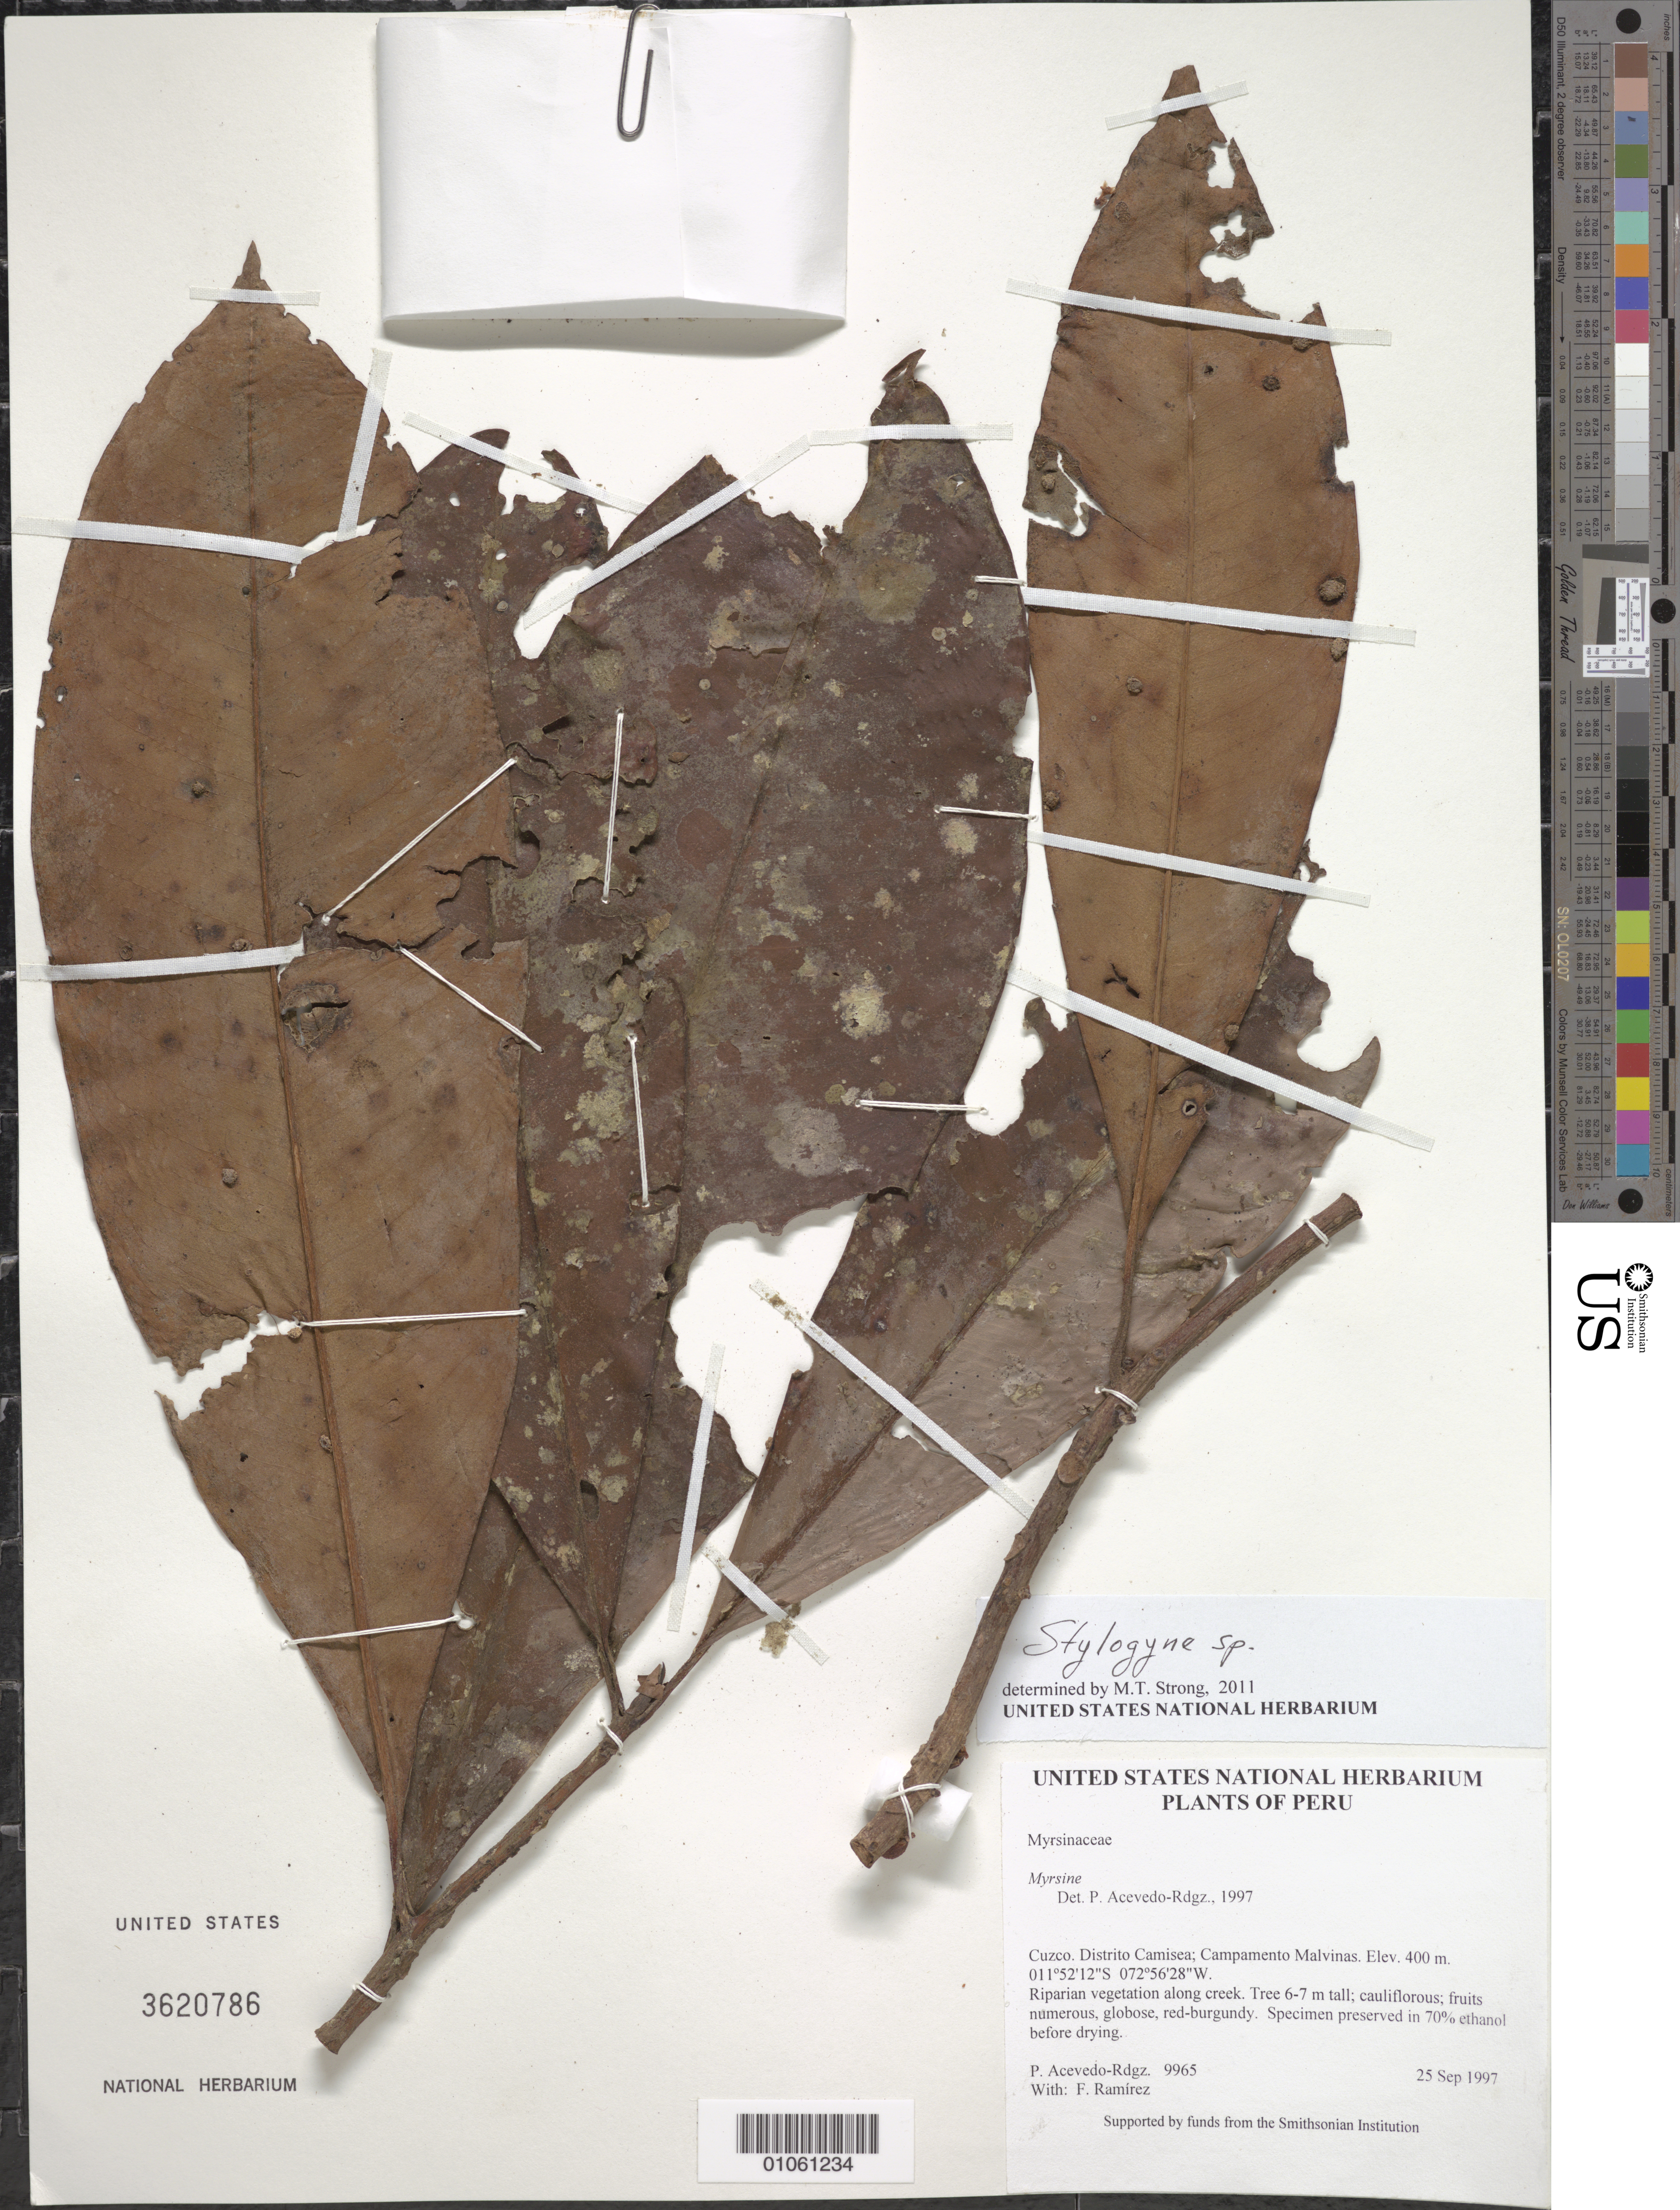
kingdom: Plantae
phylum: Tracheophyta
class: Magnoliopsida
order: Ericales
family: Primulaceae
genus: Stylogyne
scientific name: Stylogyne sp.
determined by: Strong, M. T., (US), Smithsonian Institution - National Museum of Natural History (UNITED STATES)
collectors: P. Acevedo-Rodr. & F. Ramirez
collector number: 9965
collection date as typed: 25 Sep 1997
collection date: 1997-09-25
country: Peru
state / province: Cusco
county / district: Cusco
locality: Distrito Camisea; Campamento Malvinas.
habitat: Riparian vegetation along creek.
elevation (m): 400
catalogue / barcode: US 3620786